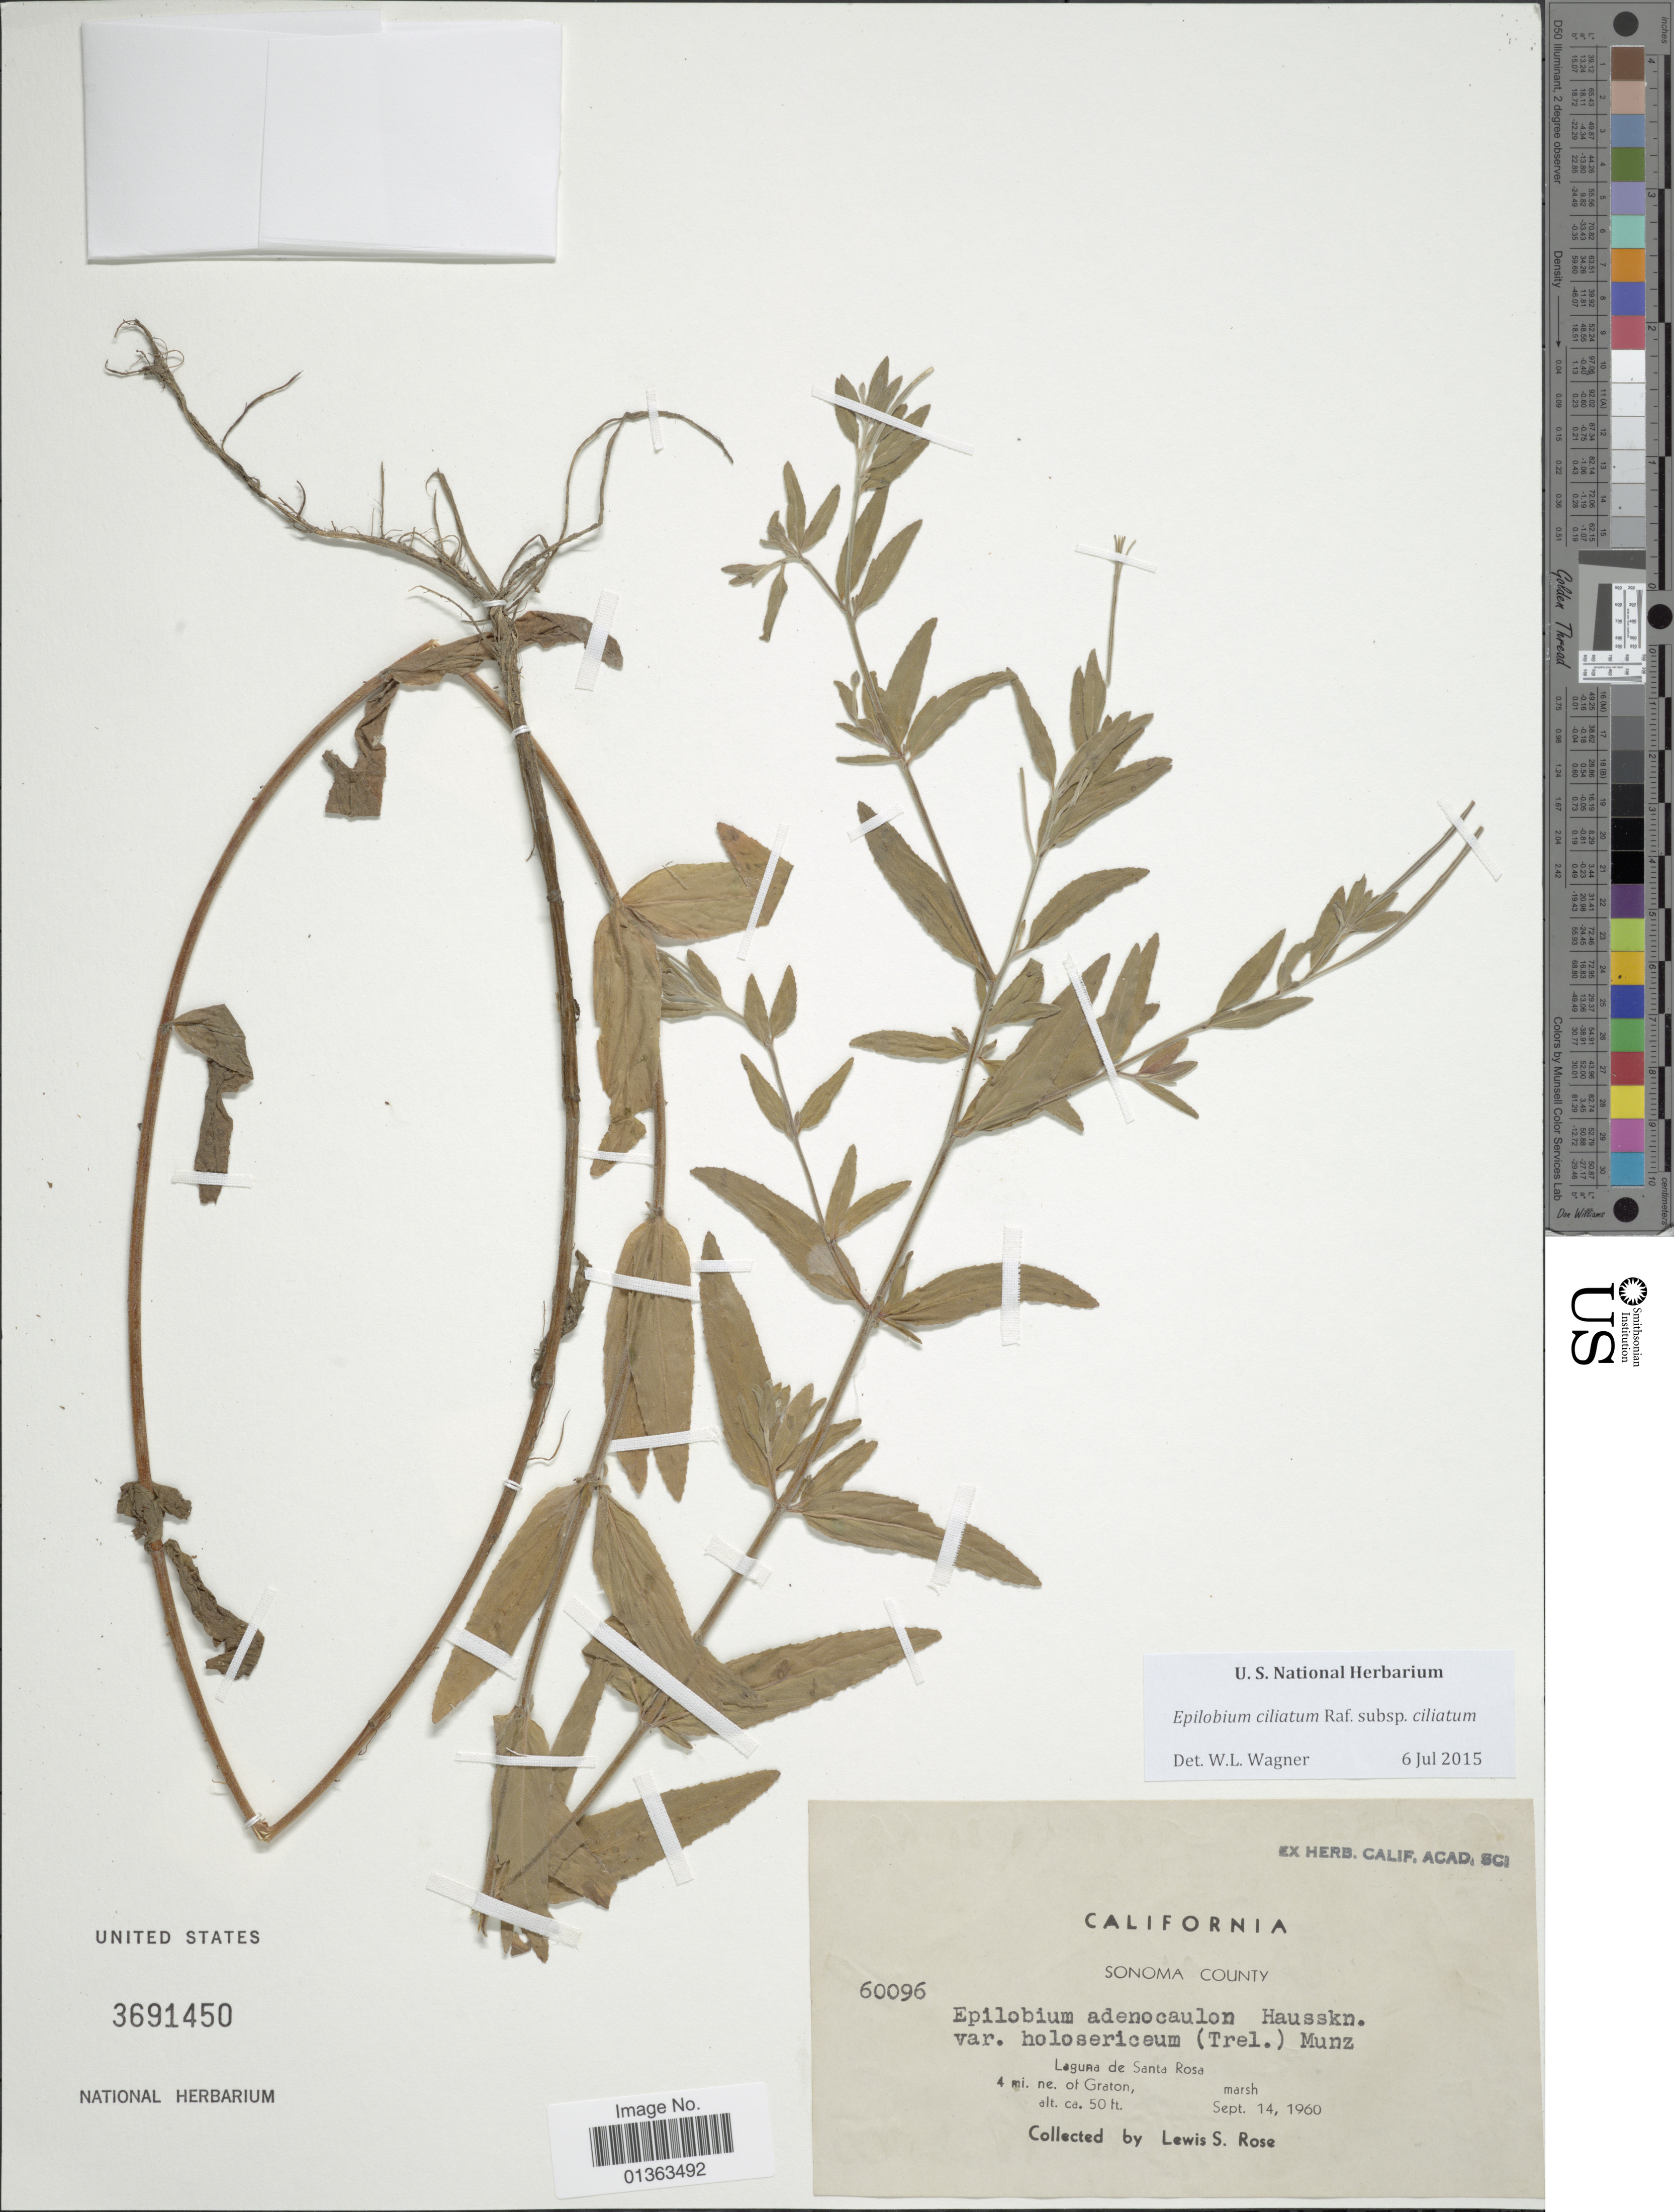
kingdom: Plantae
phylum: Tracheophyta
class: Magnoliopsida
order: Myrtales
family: Onagraceae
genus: Epilobium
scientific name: Epilobium ciliatum subsp. ciliatum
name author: Raf.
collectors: L. S. Rose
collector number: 60096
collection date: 1960-09-14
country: United States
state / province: California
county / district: Sonoma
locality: Sonoma County. Laguna de Santa Rosa. 4 mi. ne. of Graton, marsh.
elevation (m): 15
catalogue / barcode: US 3691450